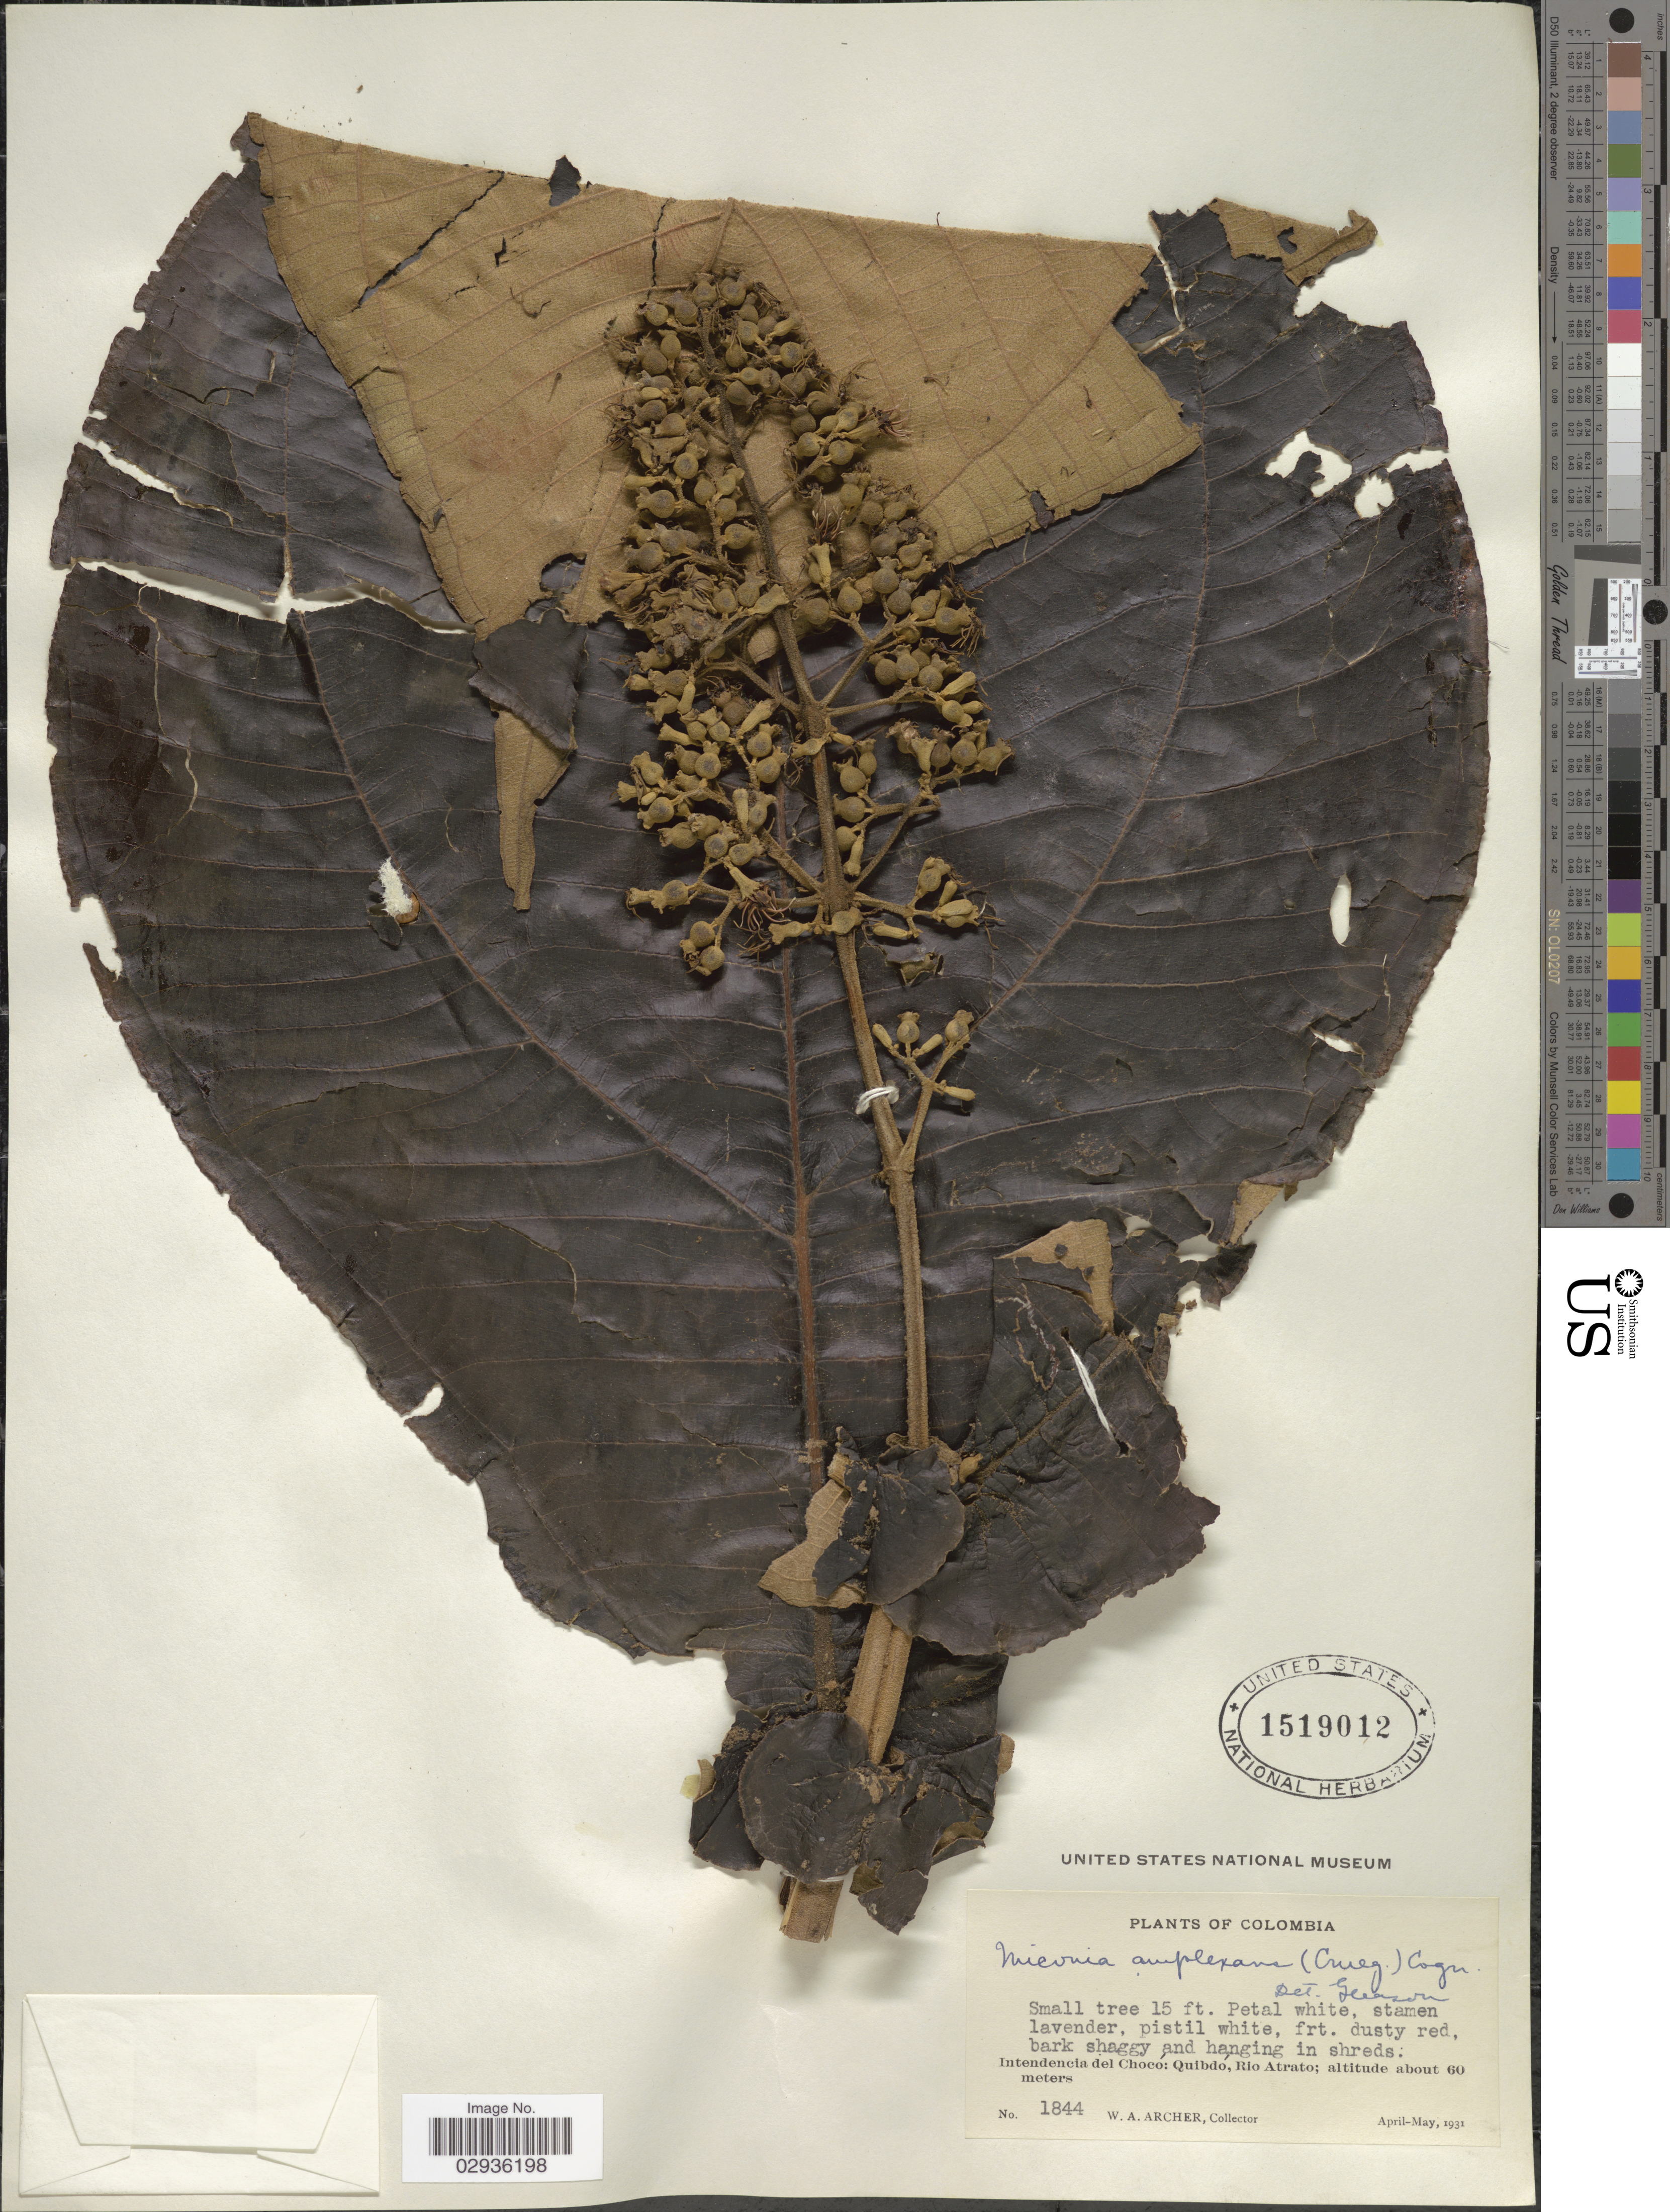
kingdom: Plantae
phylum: Tracheophyta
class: Magnoliopsida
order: Myrtales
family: Melastomataceae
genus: Miconia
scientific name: Miconia amplexans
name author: (Crueg.) Cogn.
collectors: W. Archer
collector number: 1844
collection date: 1931-04/1931-05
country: Colombia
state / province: Chocó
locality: Intendencia del Chocó: Quibdó, Rio Atrato.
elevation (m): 60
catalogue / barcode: US 1519012